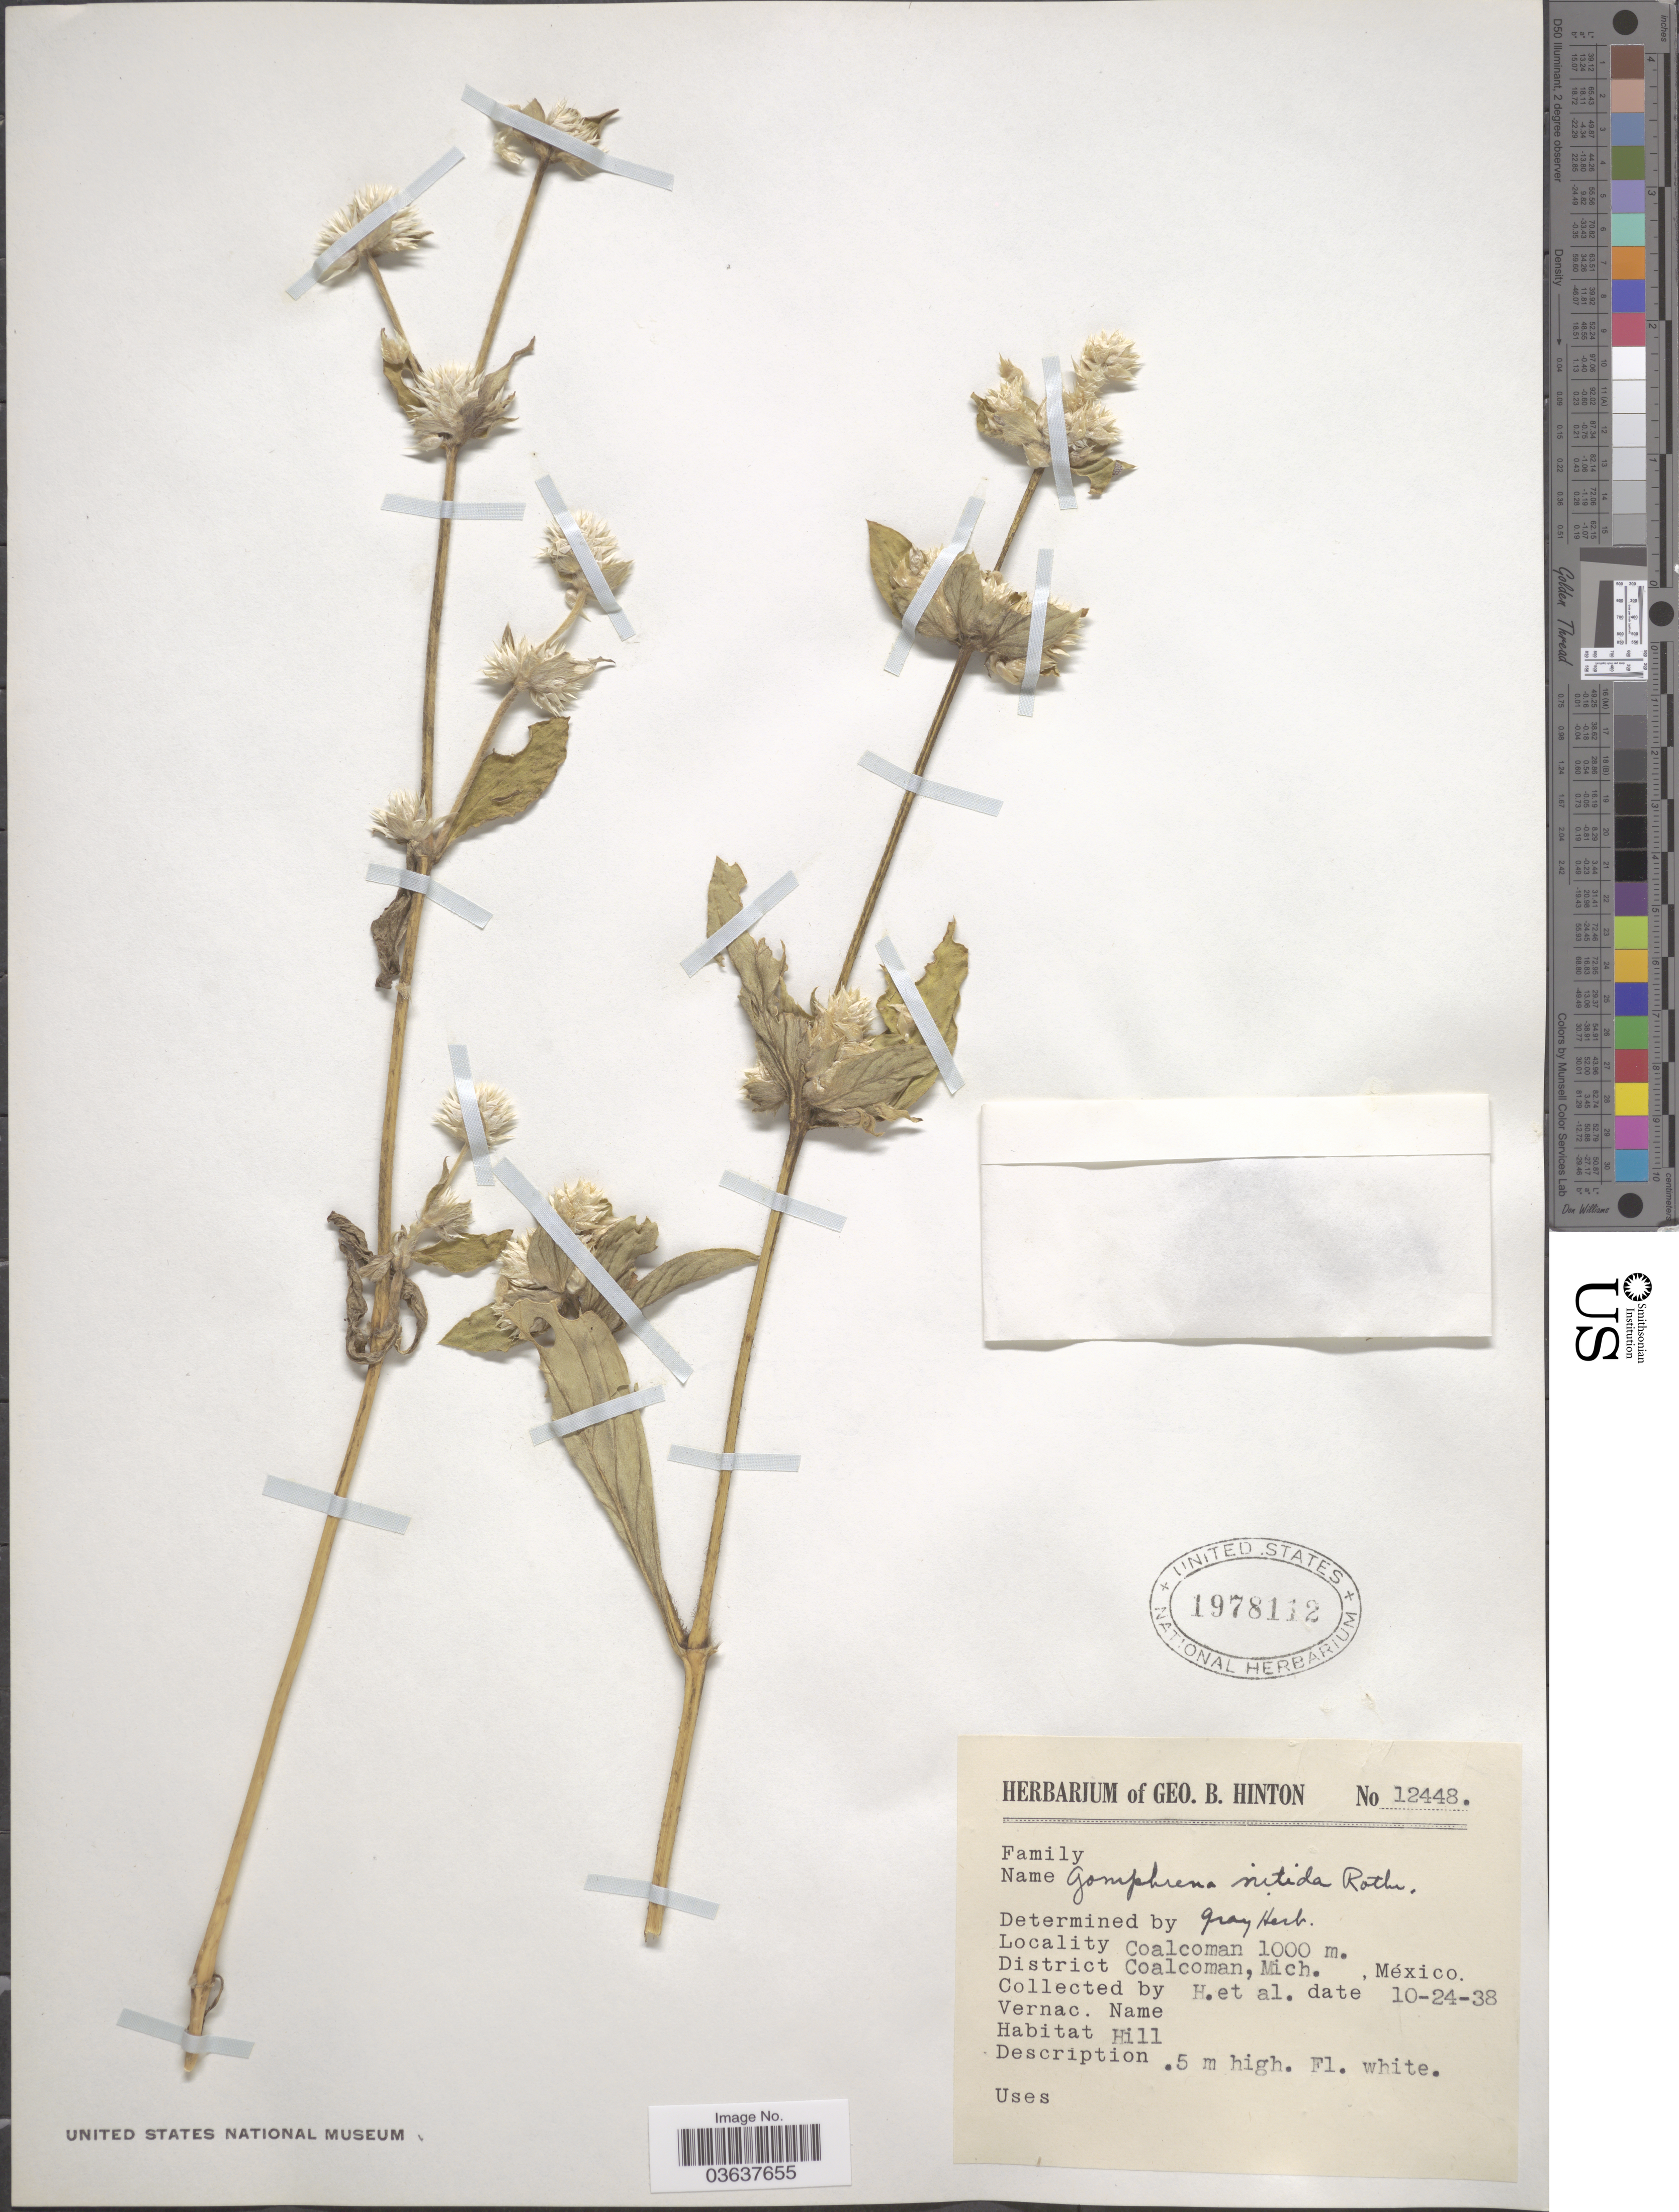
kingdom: Plantae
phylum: Tracheophyta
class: Magnoliopsida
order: Caryophyllales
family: Amaranthaceae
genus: Gomphrena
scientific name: Gomphrena nitida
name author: Rothr.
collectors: G. B. Hinton & et al.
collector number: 12448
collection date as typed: Transcribed d/m/y: 24/10/38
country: Mexico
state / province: Michoacán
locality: Coalcoman, District Coalcoman.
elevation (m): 1000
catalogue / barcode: US 1978112